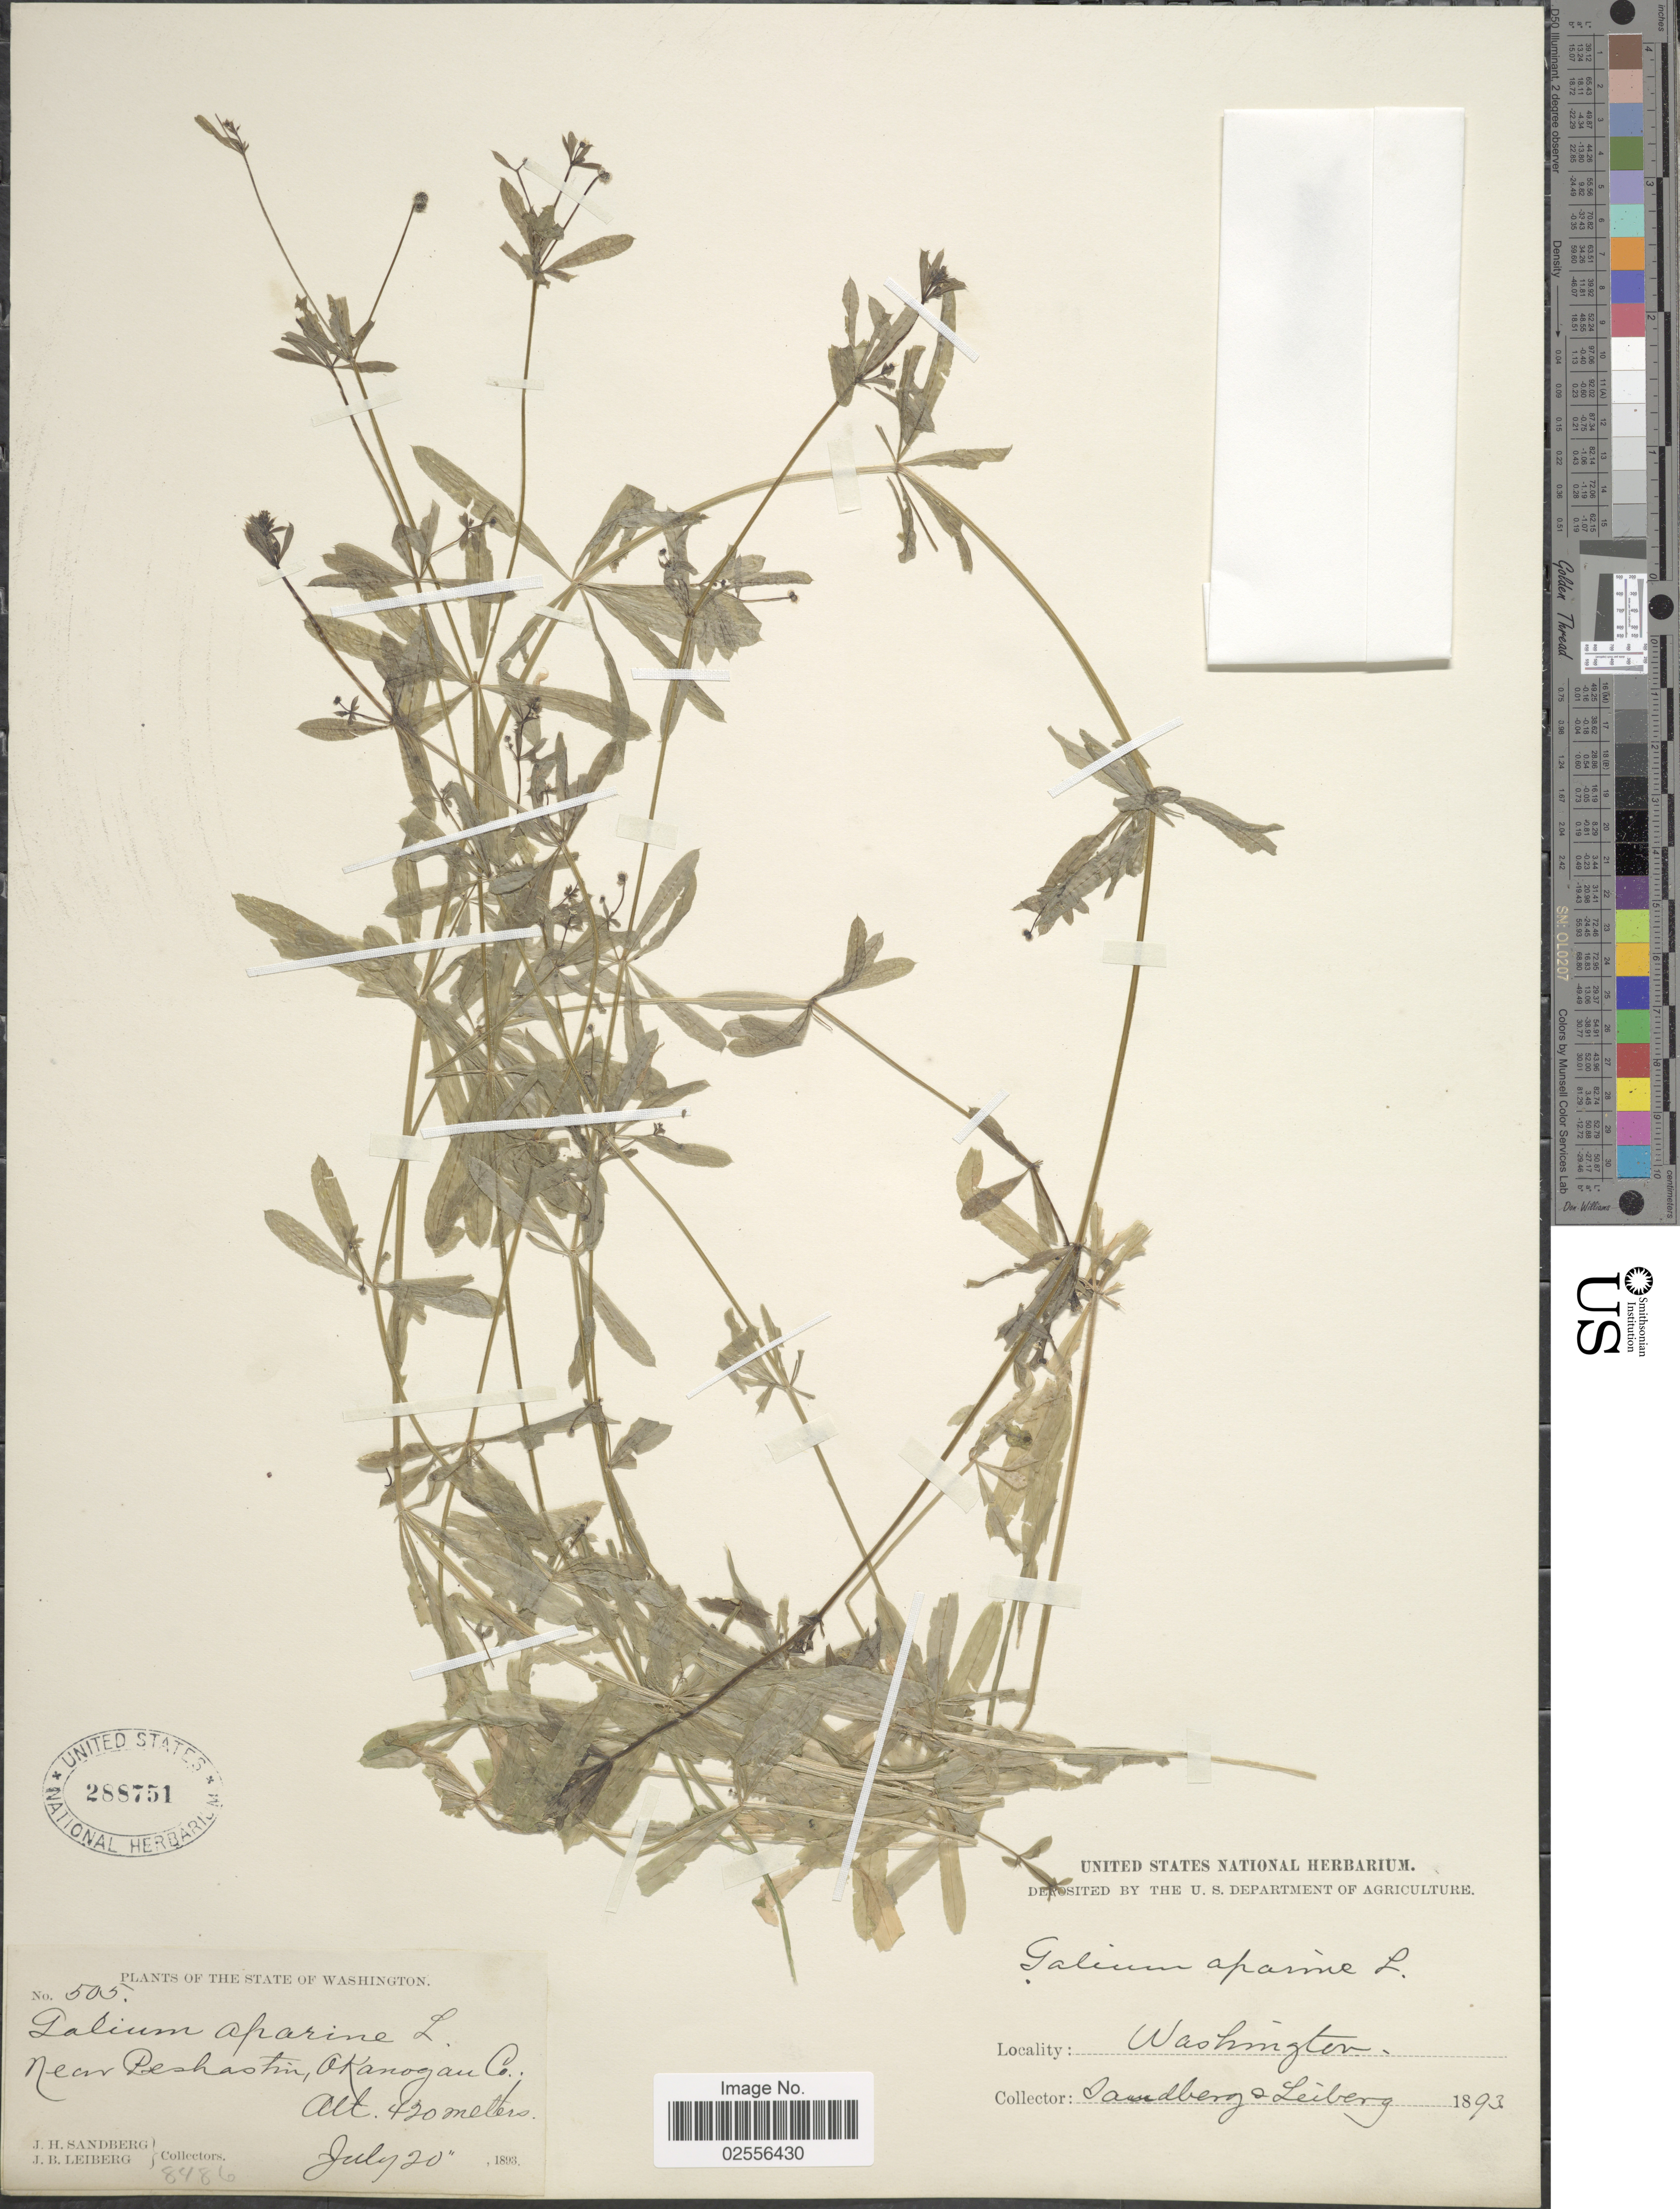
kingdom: Plantae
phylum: Tracheophyta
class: Magnoliopsida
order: Gentianales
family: Rubiaceae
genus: Galium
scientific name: Galium aparine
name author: L.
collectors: J. H. Sandberg & J. B. Leiberg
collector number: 505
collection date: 1893-07-20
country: United States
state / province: Washington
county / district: Okanogan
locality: Near Peshastin, Okanogan Co.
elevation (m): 420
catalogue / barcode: US 288751